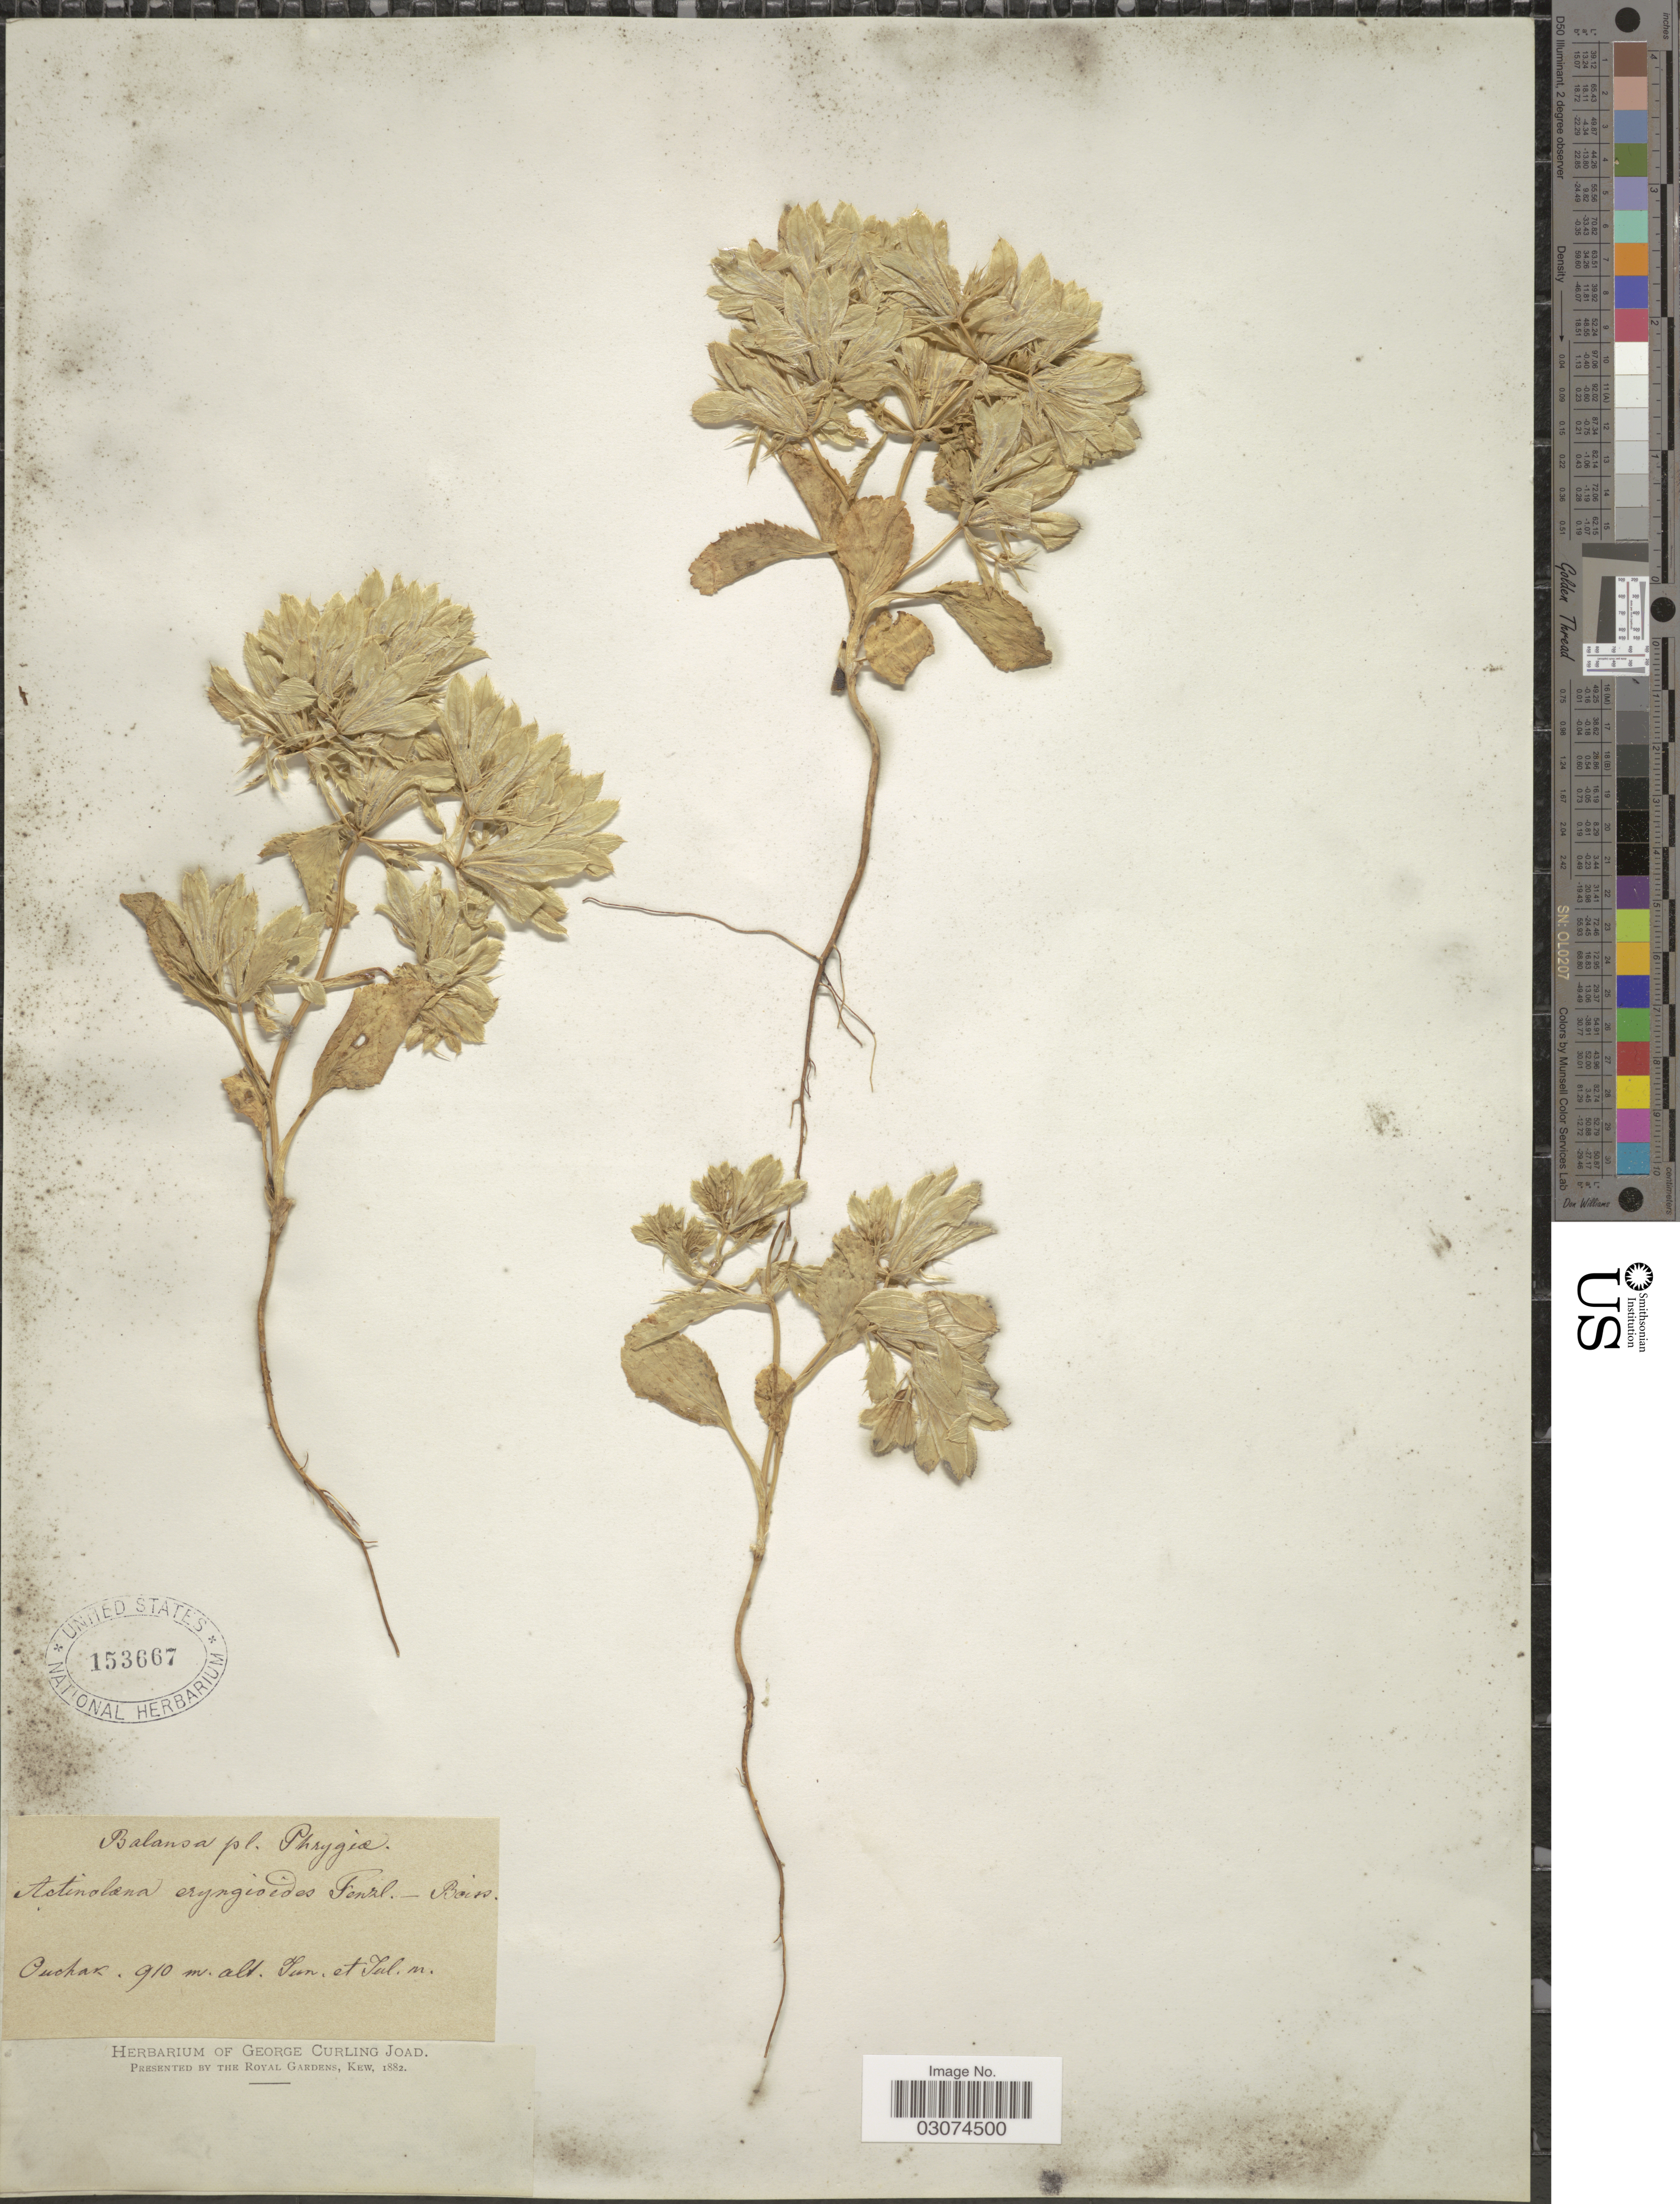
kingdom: Plantae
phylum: Tracheophyta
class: Magnoliopsida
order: Apiales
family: Apiaceae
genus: Actinolema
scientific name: Actinolema eryngioides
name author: Fenzl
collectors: -. Balansa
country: Turkey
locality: Phrygie. Ouchak.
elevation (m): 910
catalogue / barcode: US 153667